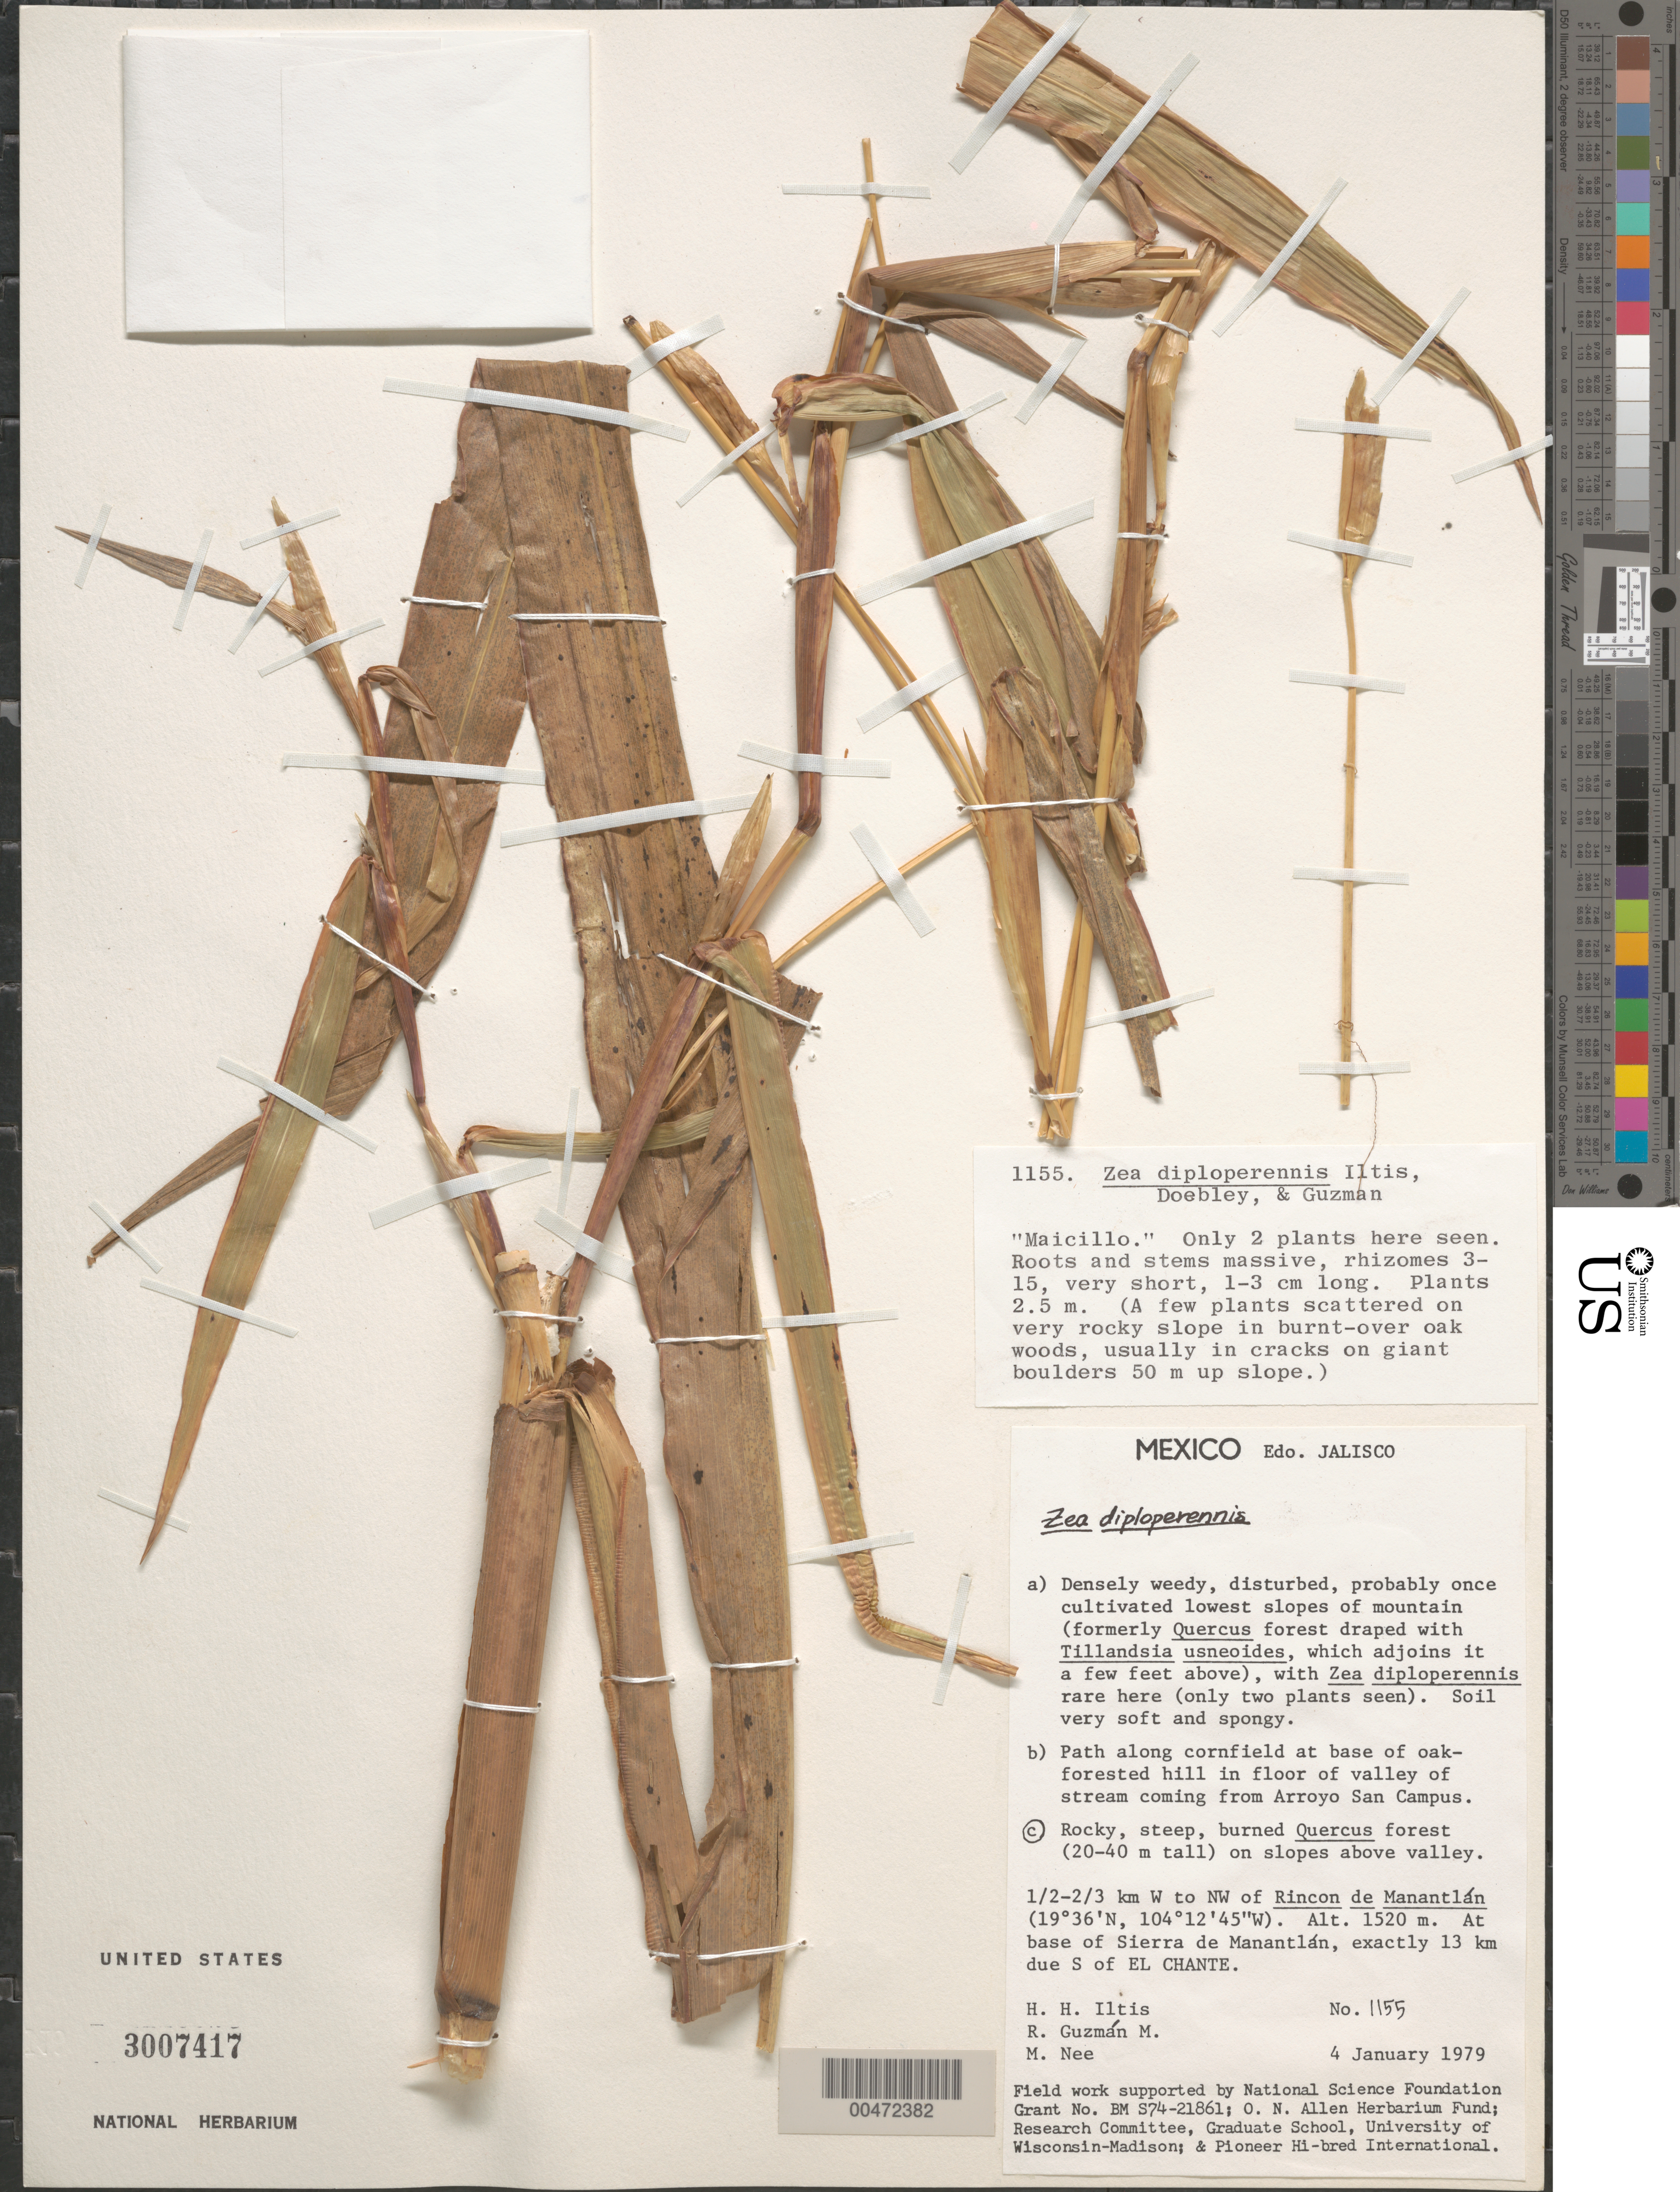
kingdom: Plantae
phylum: Tracheophyta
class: Liliopsida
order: Poales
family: Poaceae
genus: Zea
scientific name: Zea diploperennis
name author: Iltis et al.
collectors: H. H. Iltis, R. Guzm n-M. & M. Nee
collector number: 1155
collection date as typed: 4 Jan 1979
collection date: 1979-01-04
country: Mexico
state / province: Jalisco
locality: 0.5 - 0.67 km W to NW of Rincon de Manantlán, at base of Sierra de Manantlán, exactly 13 km due S of El Chante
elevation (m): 1520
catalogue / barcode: US 3007417